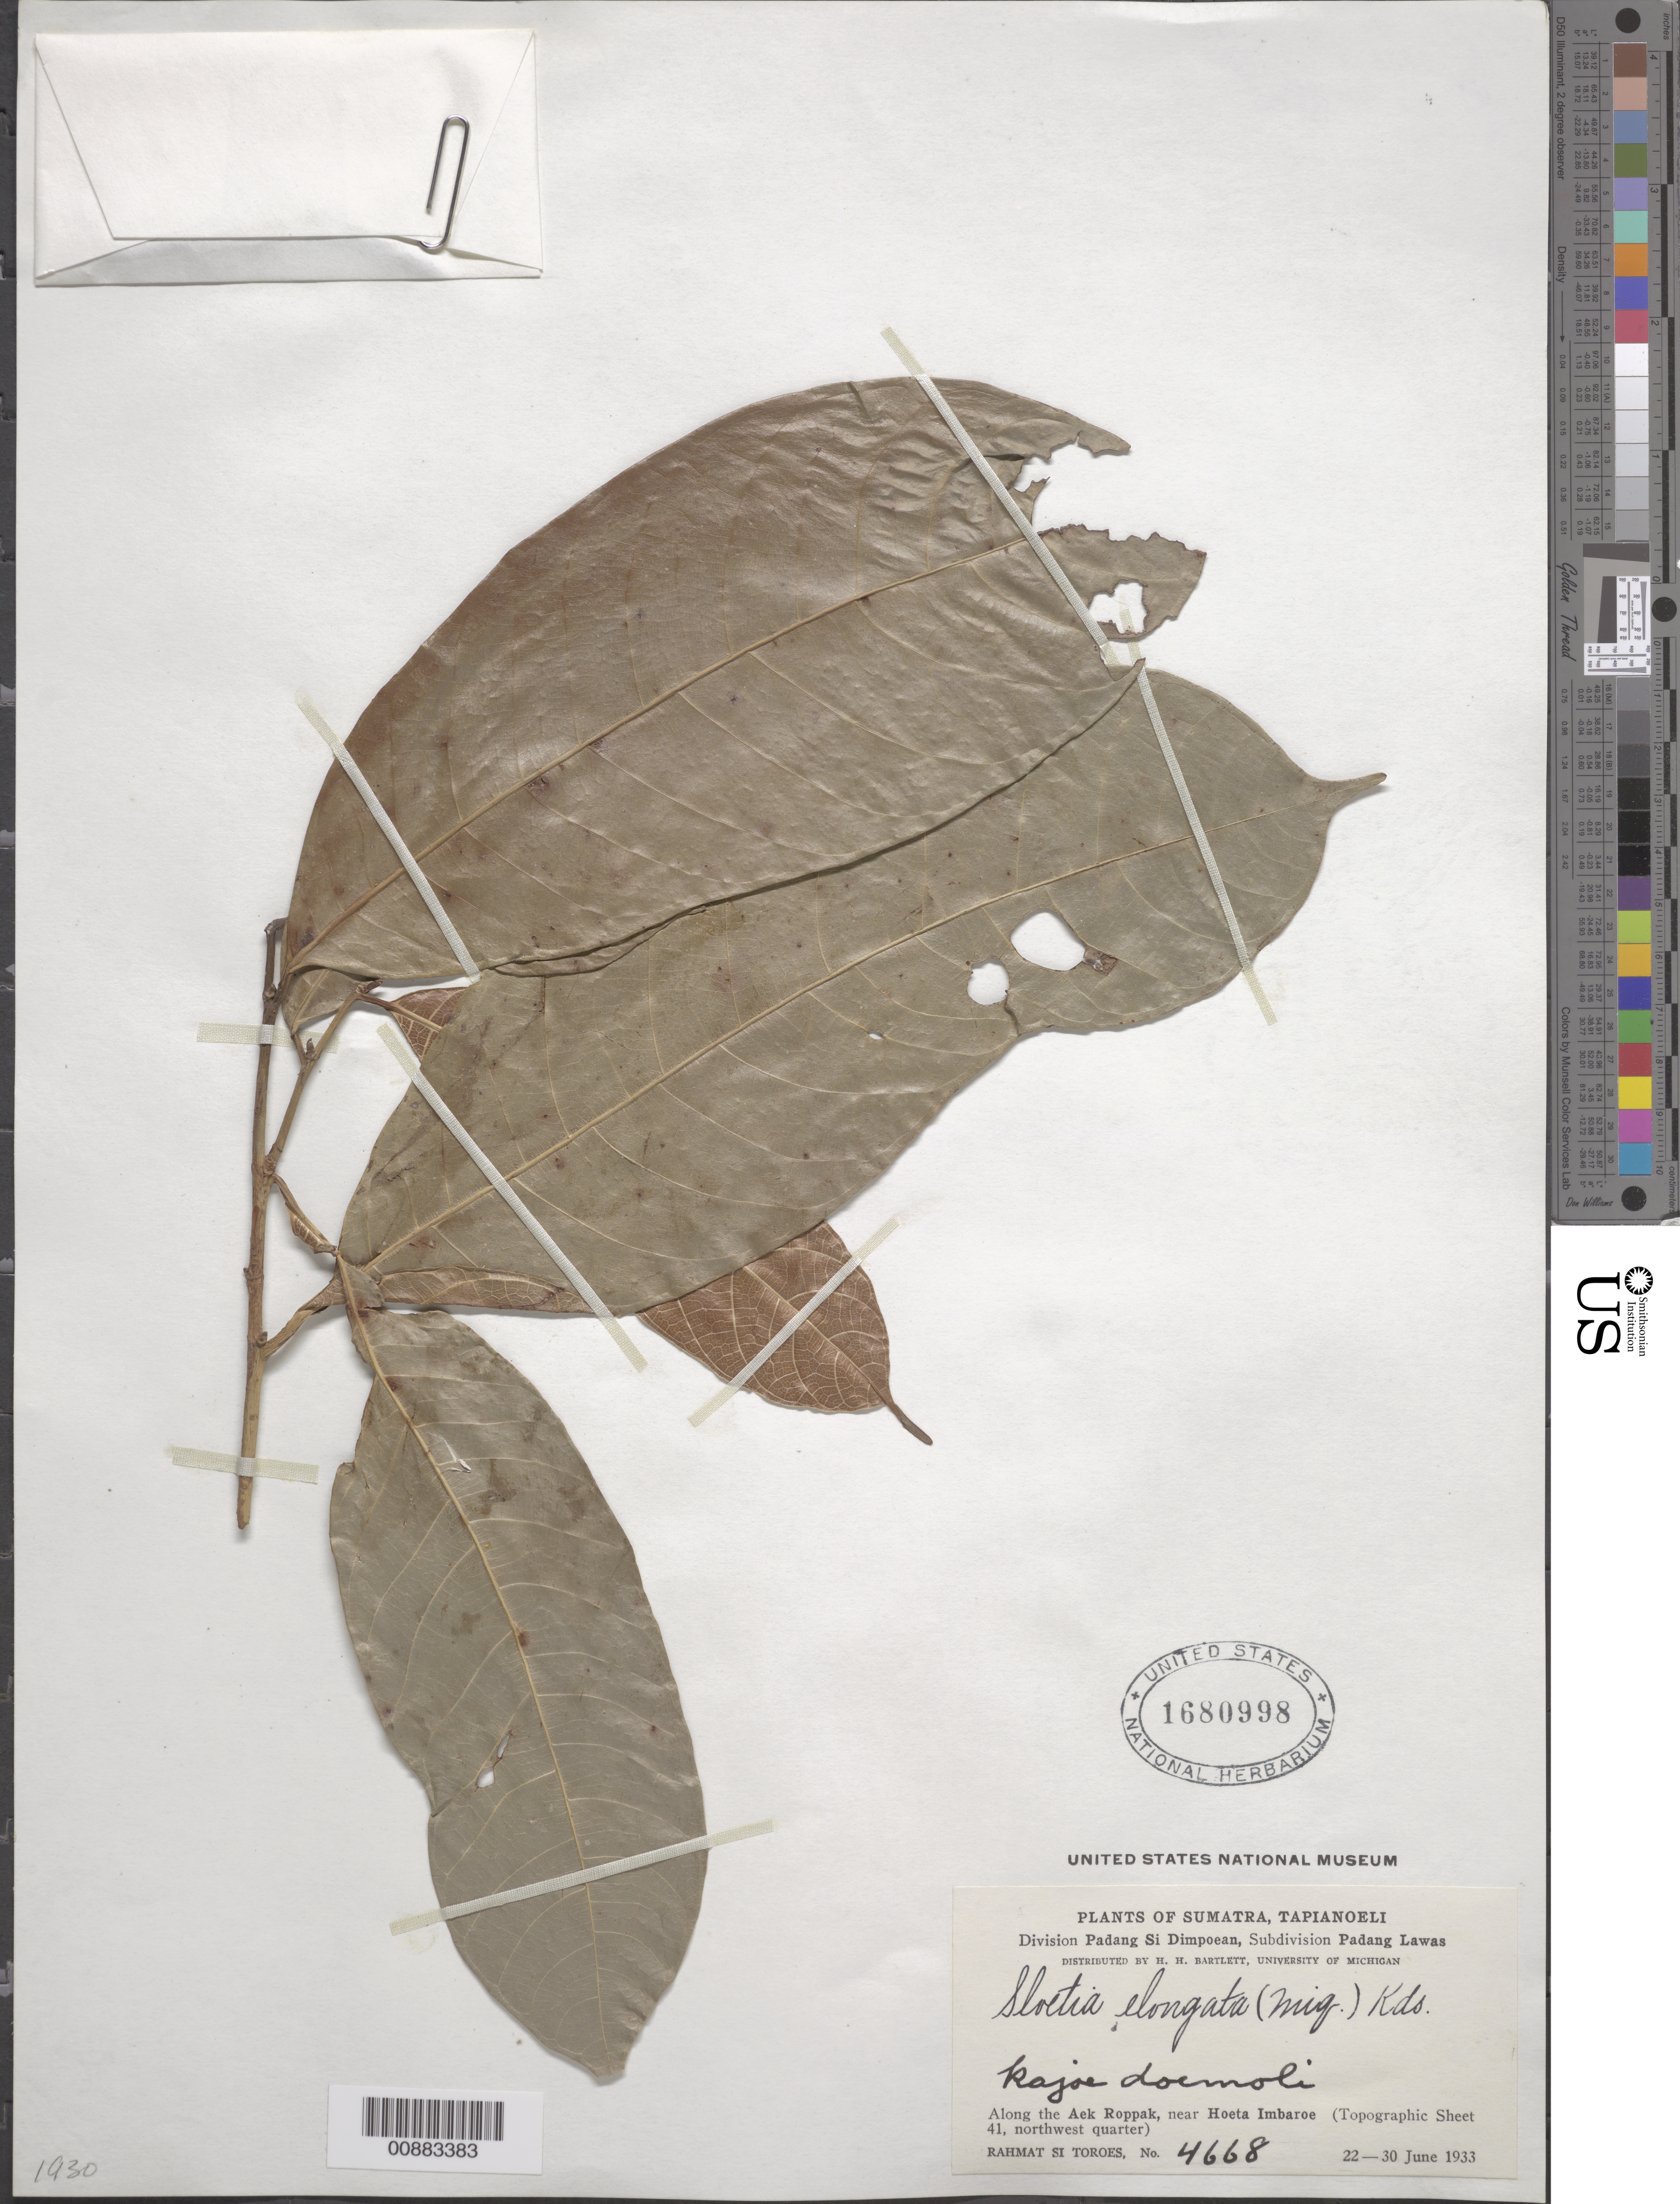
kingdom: Plantae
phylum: Tracheophyta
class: Magnoliopsida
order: Rosales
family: Moraceae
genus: Sloetia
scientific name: Sloetia elongata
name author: (Miq.) Koord.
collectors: Rahmat Si Boeea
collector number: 4668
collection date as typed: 22 Jun 1933 to 30 Jun 1933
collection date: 1933-06-22/1933-06-30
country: Indonesia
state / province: Sumatra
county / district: Sumatera Utara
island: Sumatra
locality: Padang Si Dimpoean Division, Padang Lawas subdivision. Tapianoeli, Sumatra. Near Hoeta Imbaroe.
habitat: Along the Aek Roppak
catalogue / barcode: US 1680998